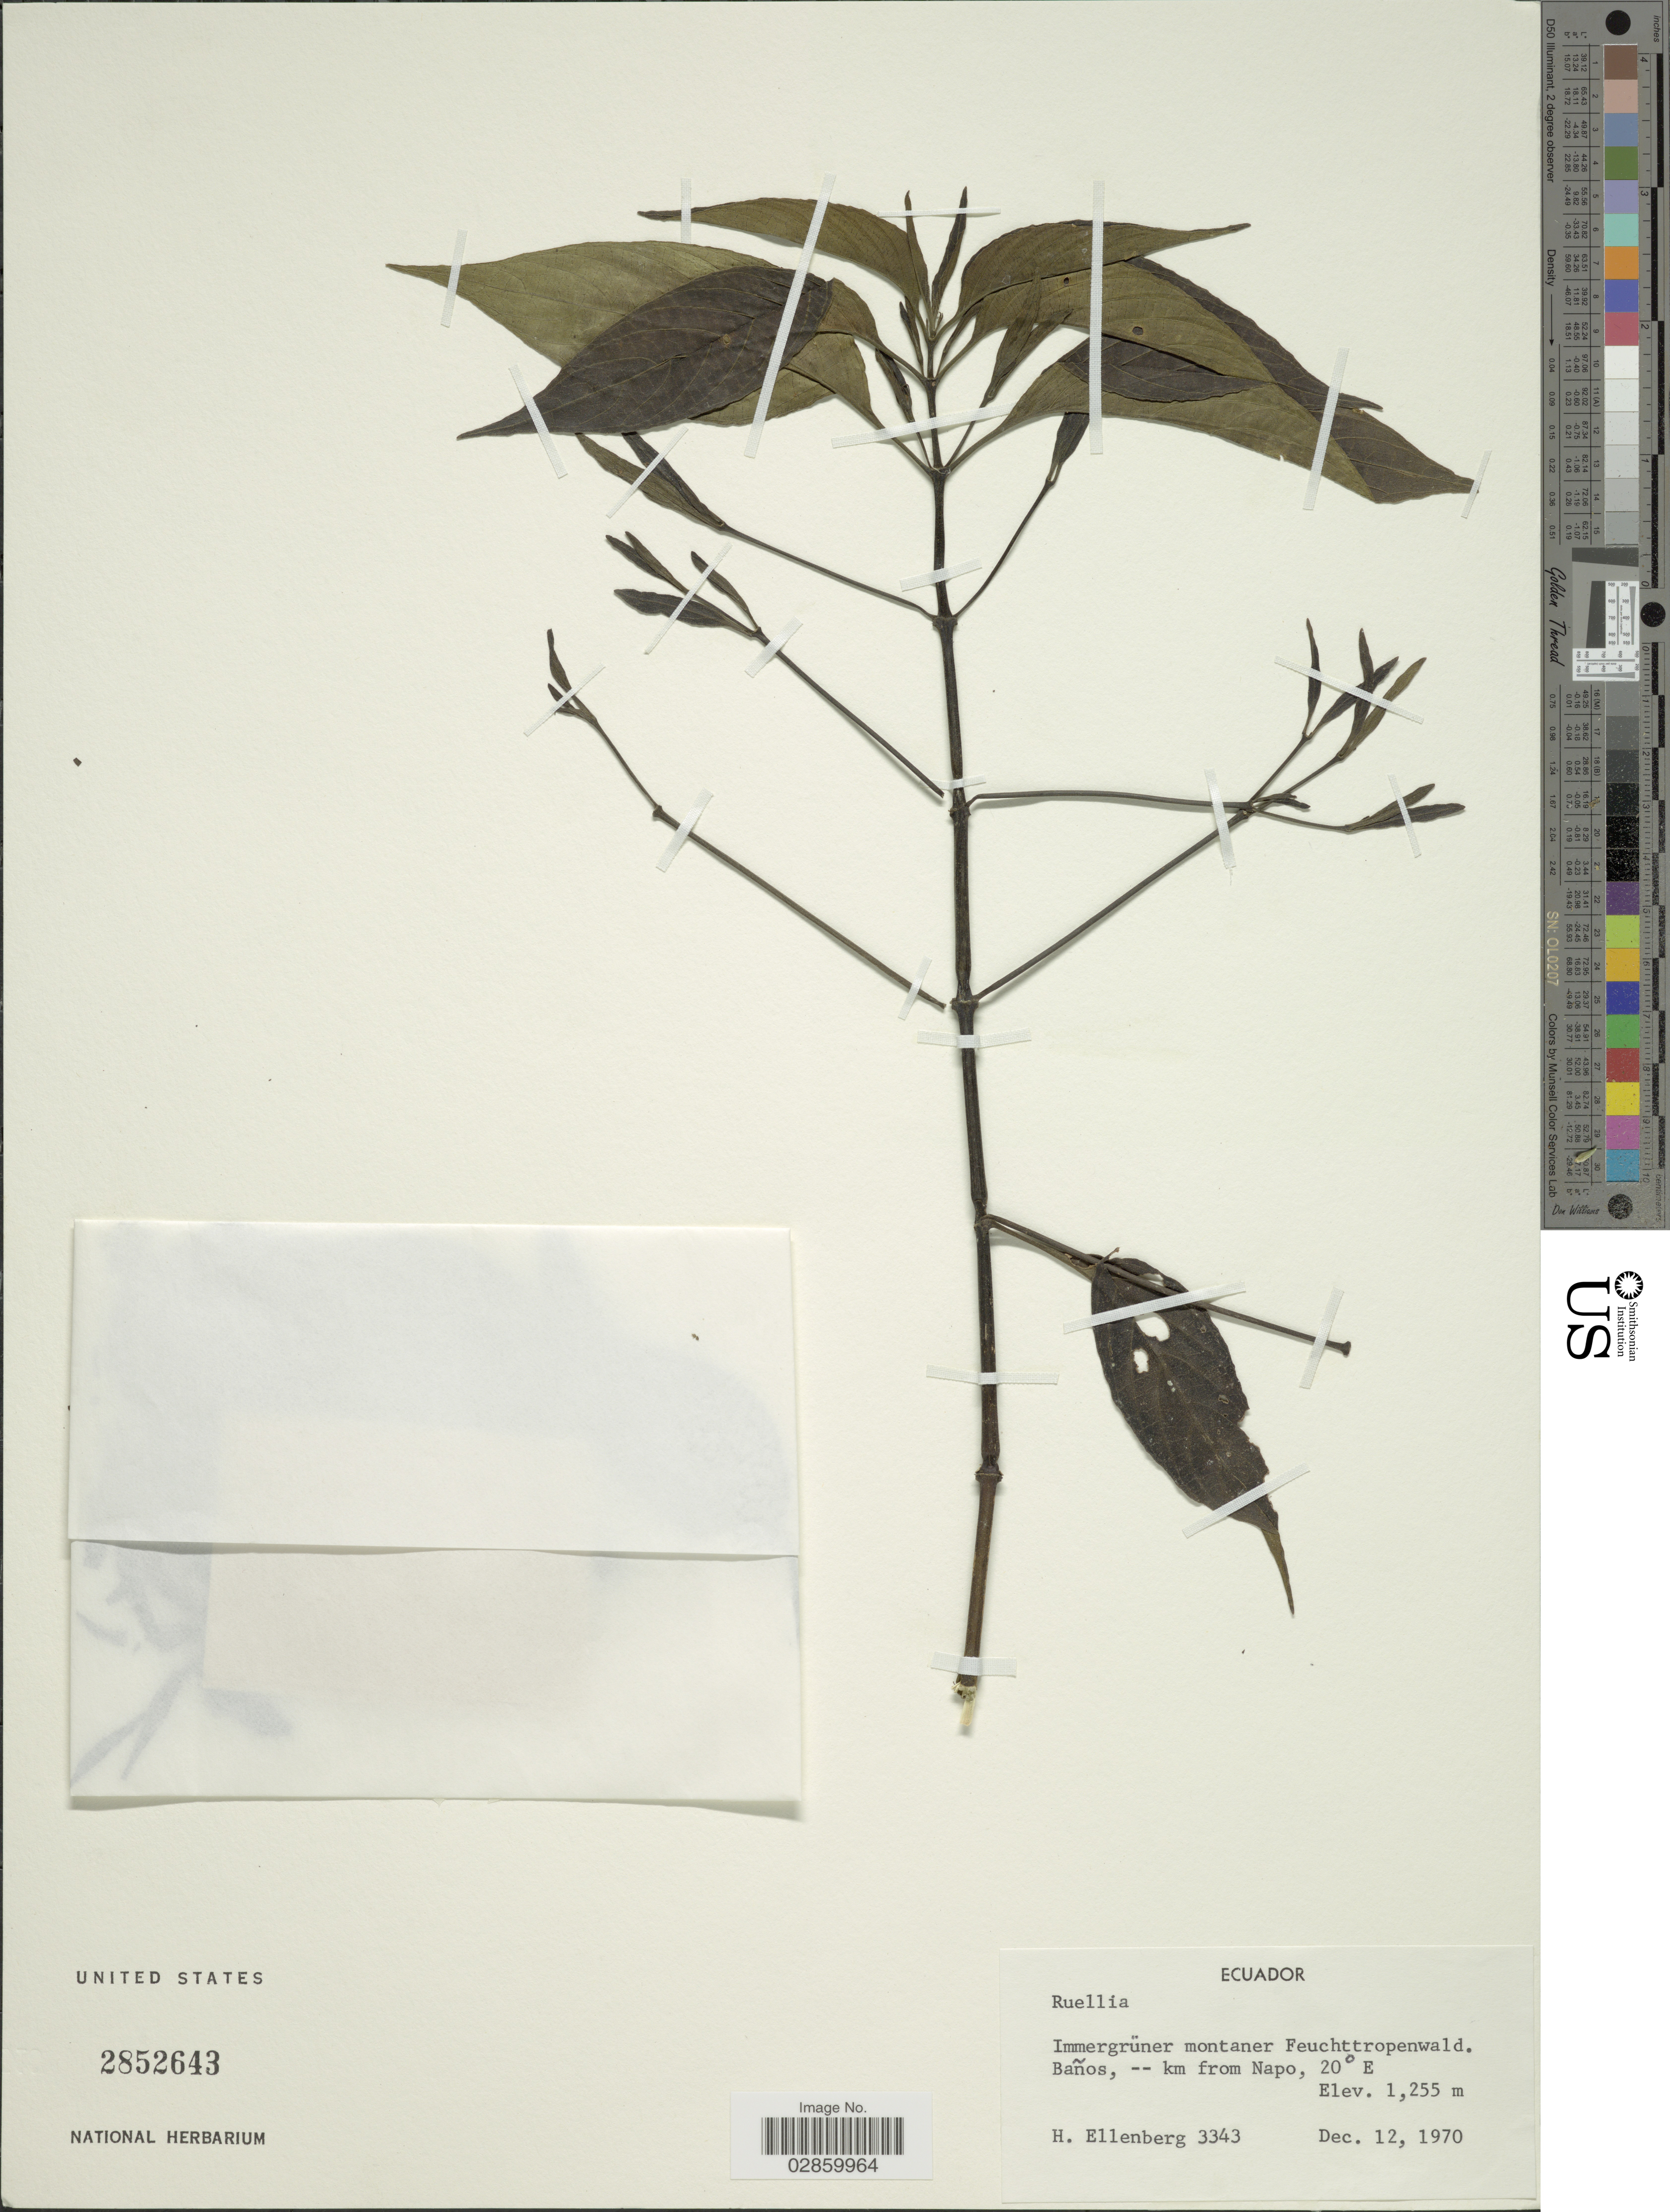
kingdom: Plantae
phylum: Tracheophyta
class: Magnoliopsida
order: Lamiales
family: Acanthaceae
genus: Ruellia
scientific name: Ruellia dielsii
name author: Mildbr.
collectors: H. Ellenberg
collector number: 3343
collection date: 1970-12-12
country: Ecuador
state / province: Napo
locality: Baños, --km from Napo.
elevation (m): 1255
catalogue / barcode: US 2852643